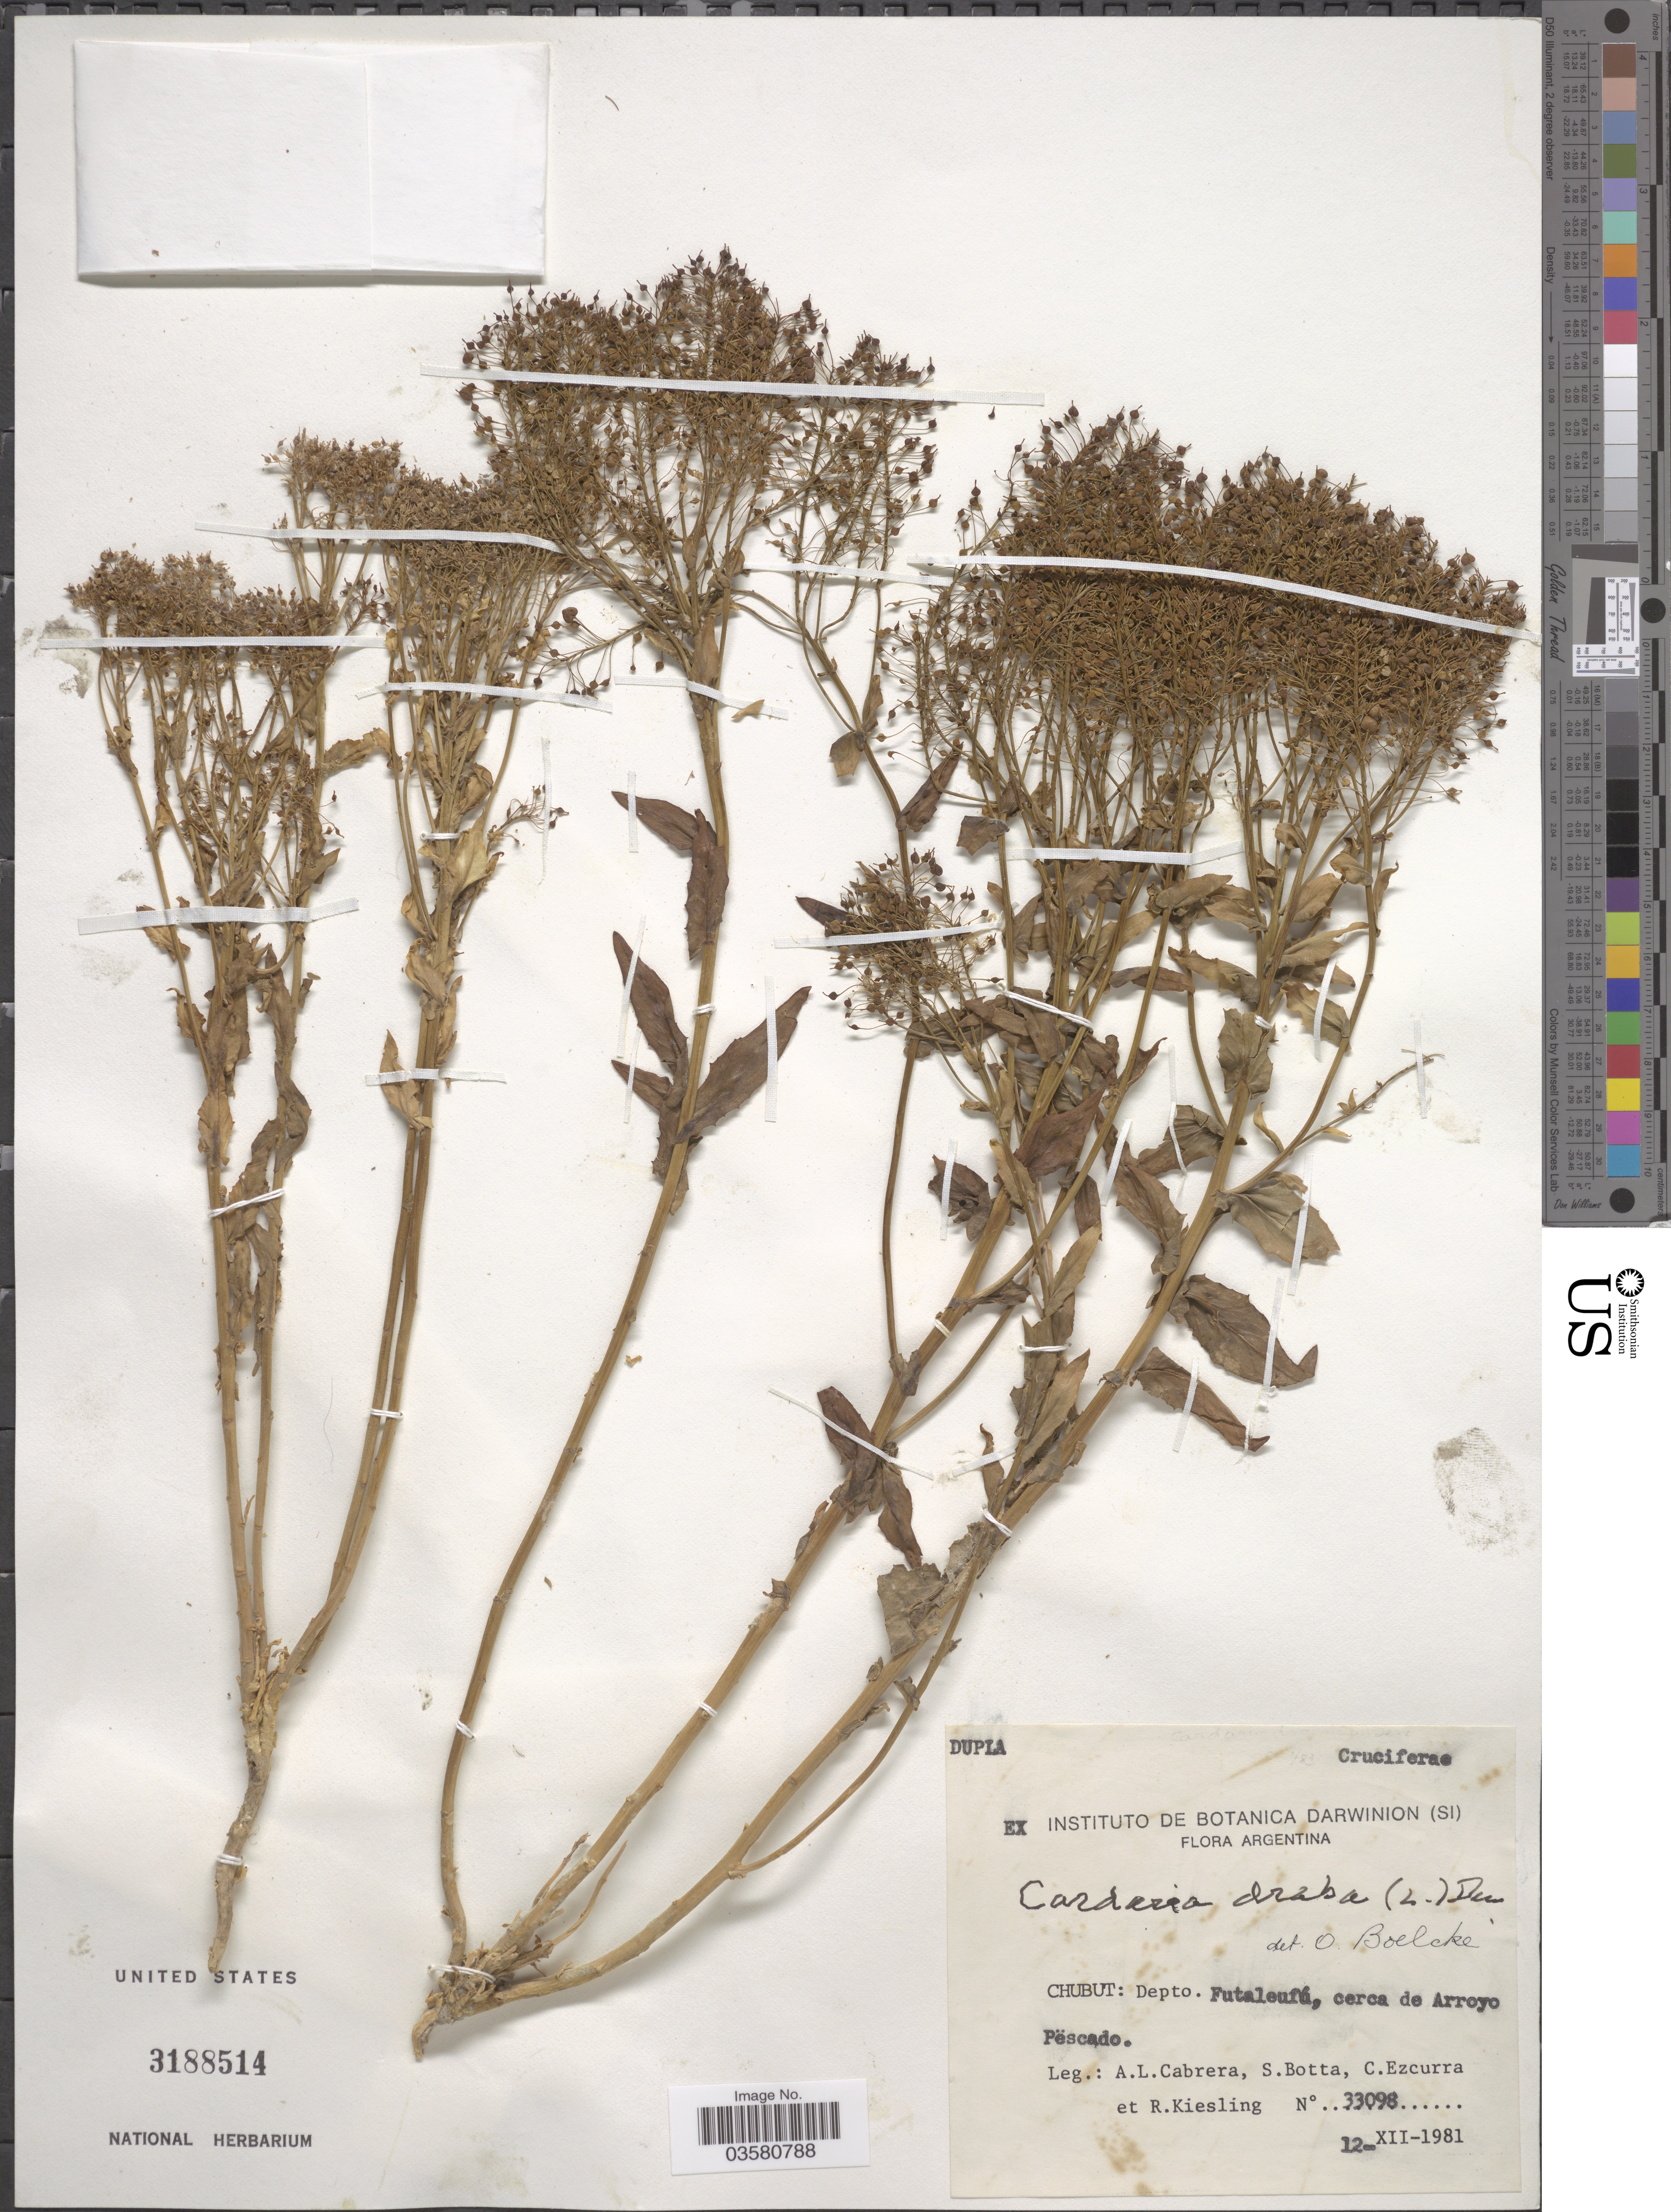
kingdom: Plantae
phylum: Tracheophyta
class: Magnoliopsida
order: Brassicales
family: Brassicaceae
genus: Lepidium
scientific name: Lepidium draba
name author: L.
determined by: Strong, M. T., (US), Smithsonian Institution - National Museum of Natural History (UNITED STATES)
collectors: A. L. Cabrera, S. Botta, C. Ezcurra & R. Kiesling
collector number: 33098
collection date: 1981-12-12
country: Argentina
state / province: Chubut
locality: Depto. Futaleufú, cerca de Arroyo Pëscado.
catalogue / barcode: US 3188514